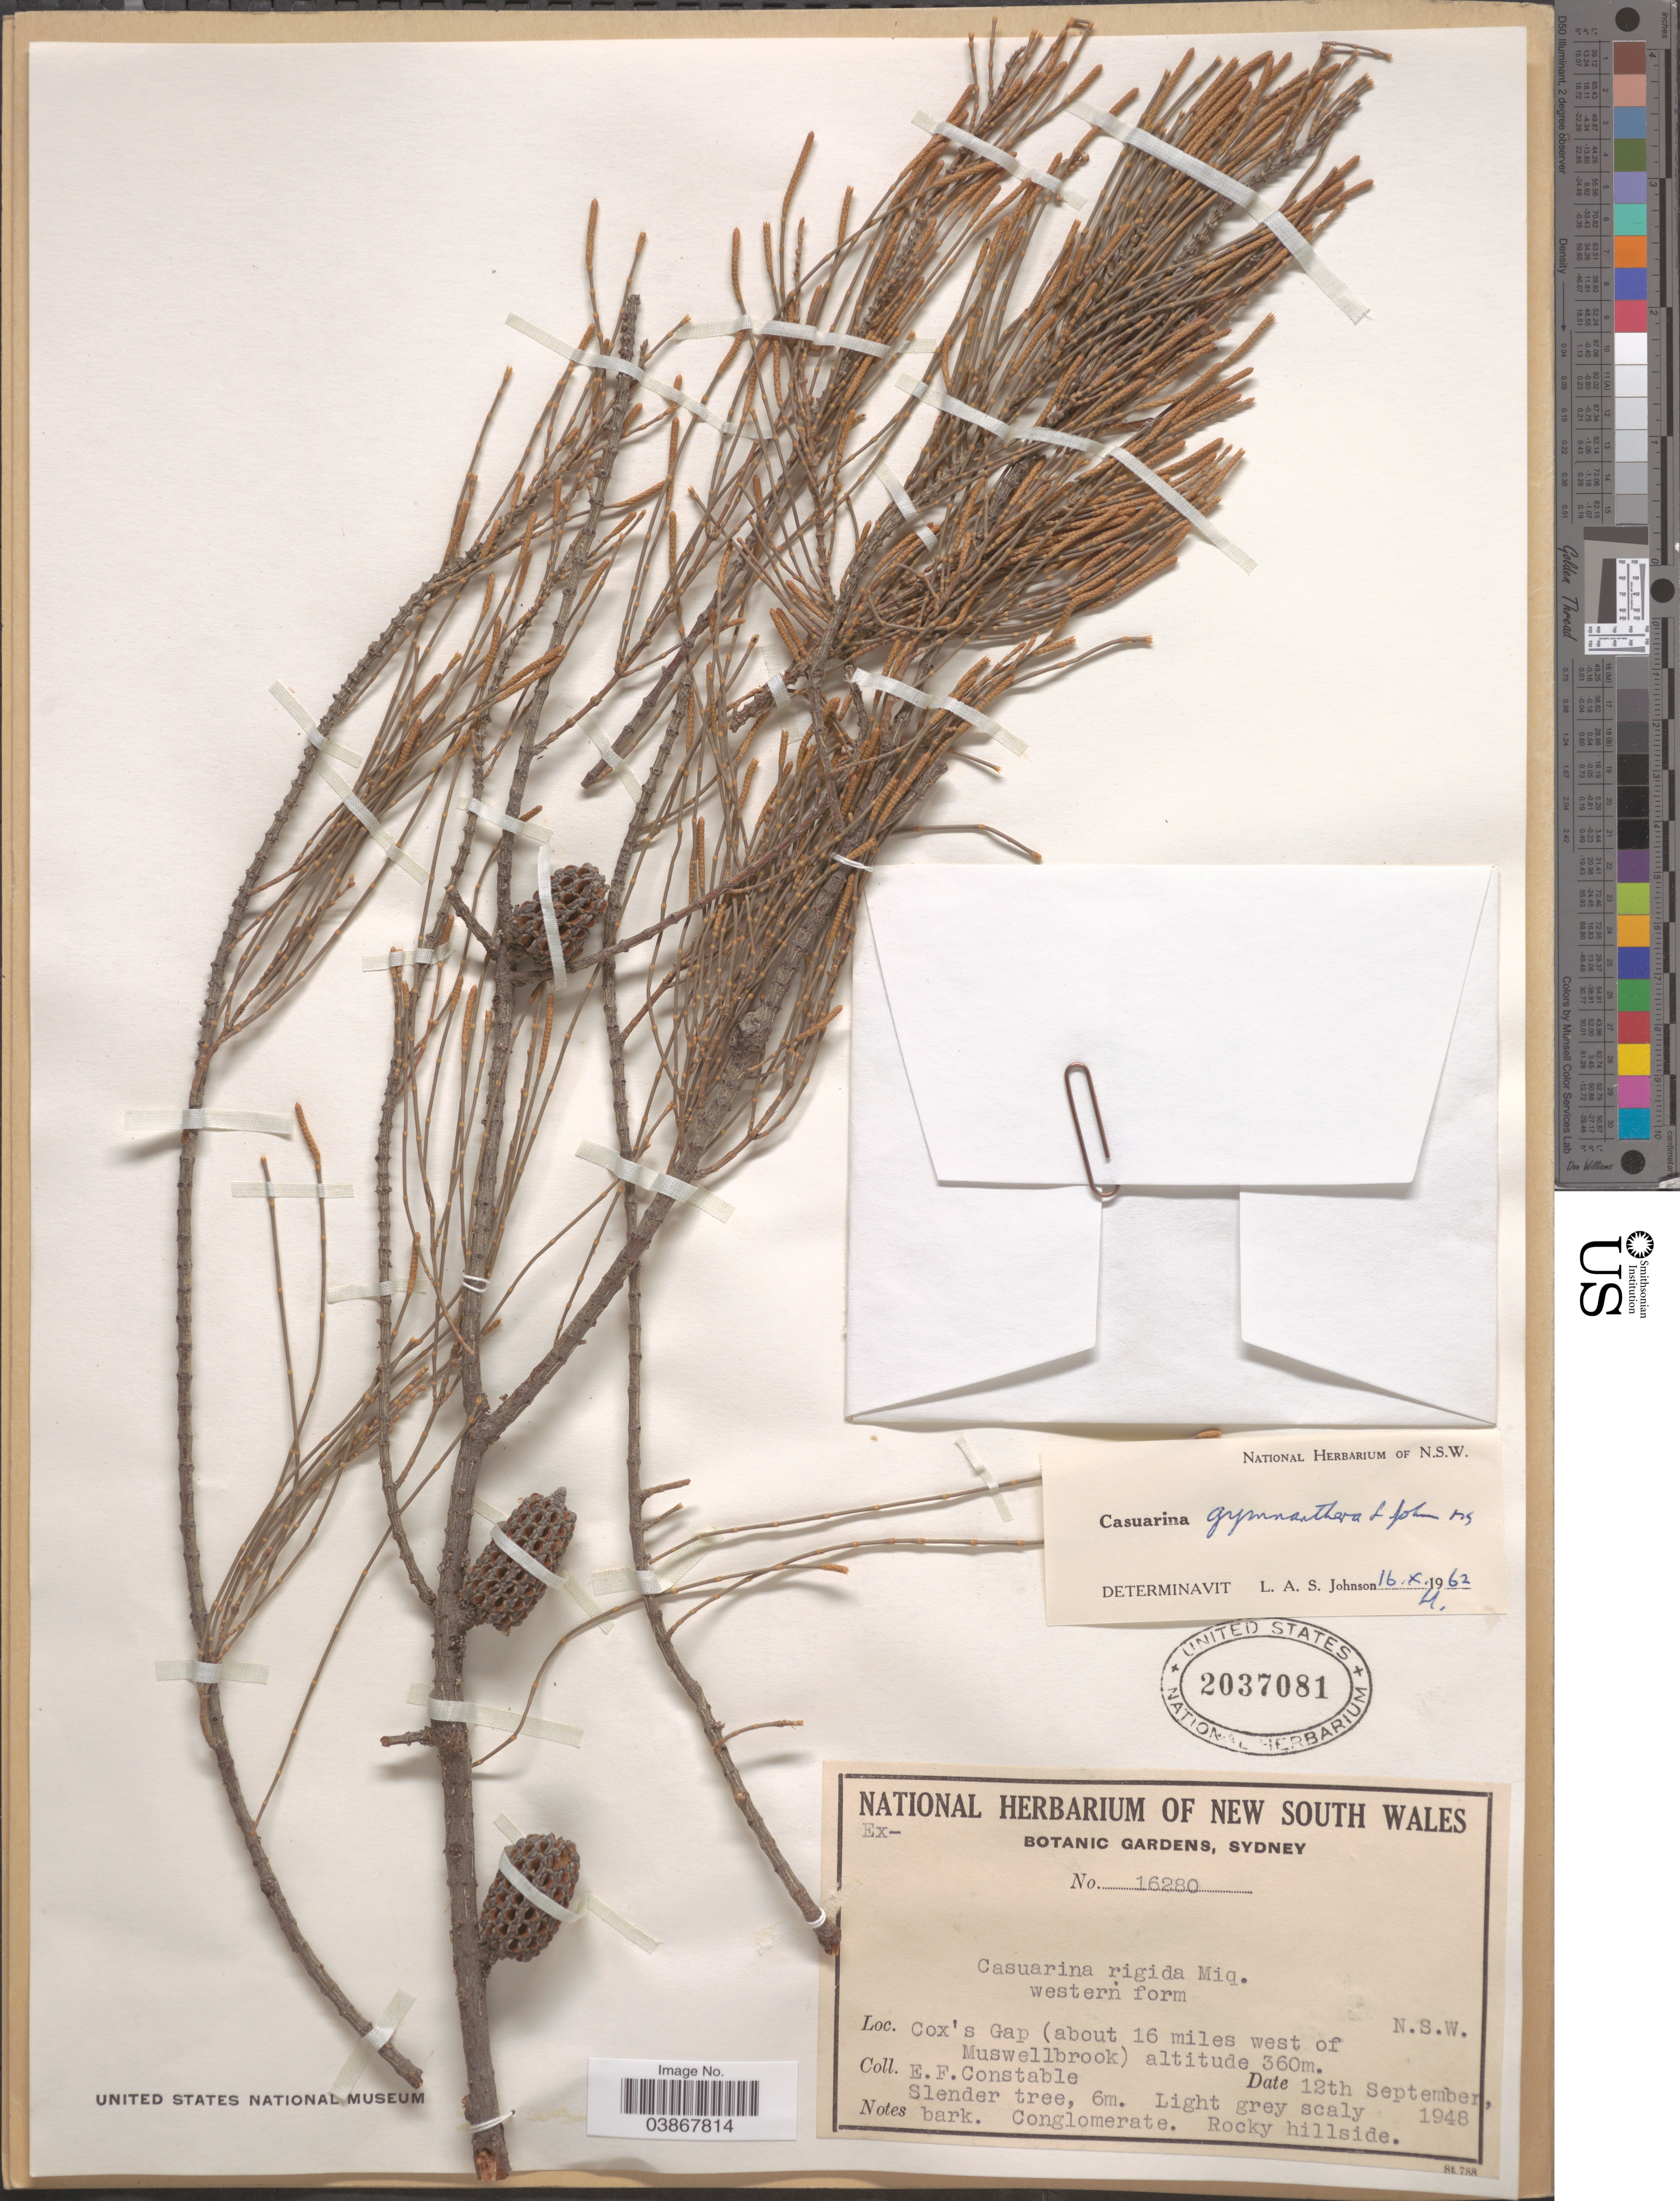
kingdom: Plantae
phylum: Tracheophyta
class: Magnoliopsida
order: Fagales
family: Casuarinaceae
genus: Casuarina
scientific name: Casuarina gymnanthera L.A.S. Johnson, ms.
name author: L.A.S. Johnson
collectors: E. F. Constable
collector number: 16280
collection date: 1948-09-12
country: Australia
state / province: New South Wales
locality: Cox's Gap (about 16 miles west of Muswellbrook).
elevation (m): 360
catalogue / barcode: US 2037081